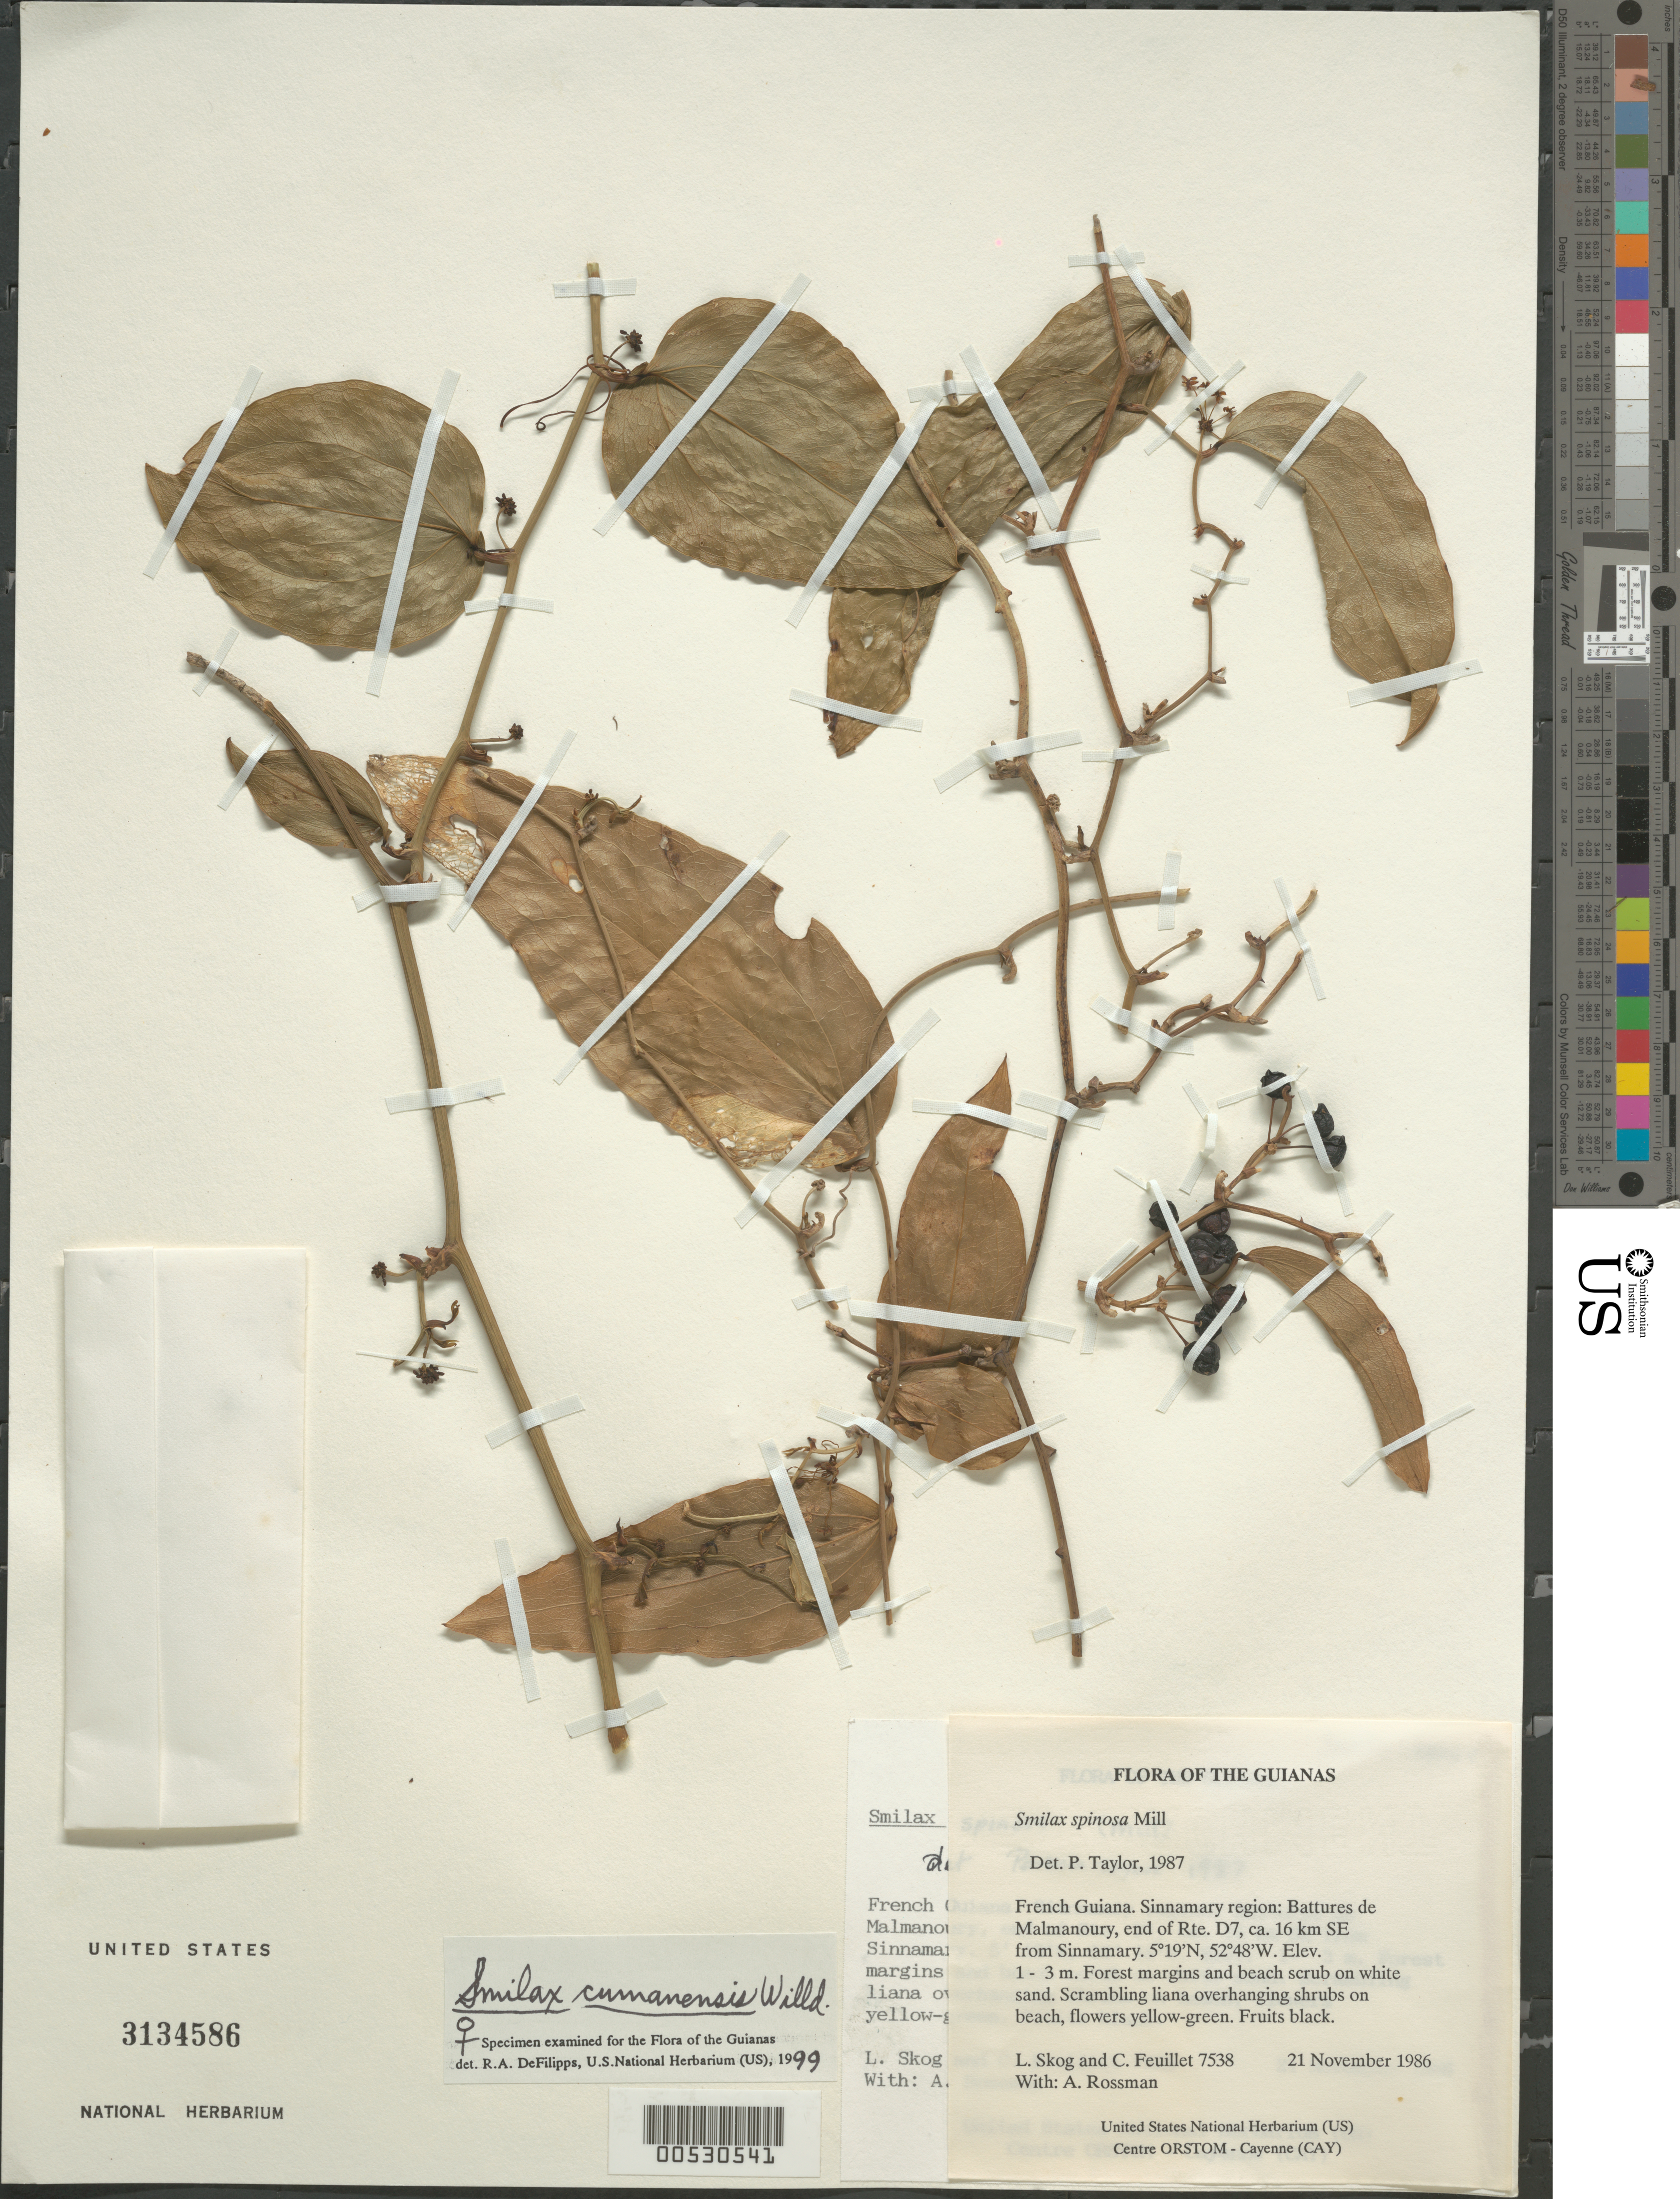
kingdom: Plantae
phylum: Tracheophyta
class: Liliopsida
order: Liliales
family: Smilacaceae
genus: Smilax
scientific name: Smilax cumanensis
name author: Humb. & Bonpl. ex Willd.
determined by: DeFilipps, R. A.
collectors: L. E. Skog, C. Feuillet & A. Rossman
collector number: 7538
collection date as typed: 21 November 1986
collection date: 1986-11-21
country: French Guiana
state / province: Cayenne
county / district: Sinnamary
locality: Battures de Malmanoury, end of Rte. D7, ±16 km SE from Sinnamary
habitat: Forest margins and beach scrub on white sand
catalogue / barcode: US 3134586